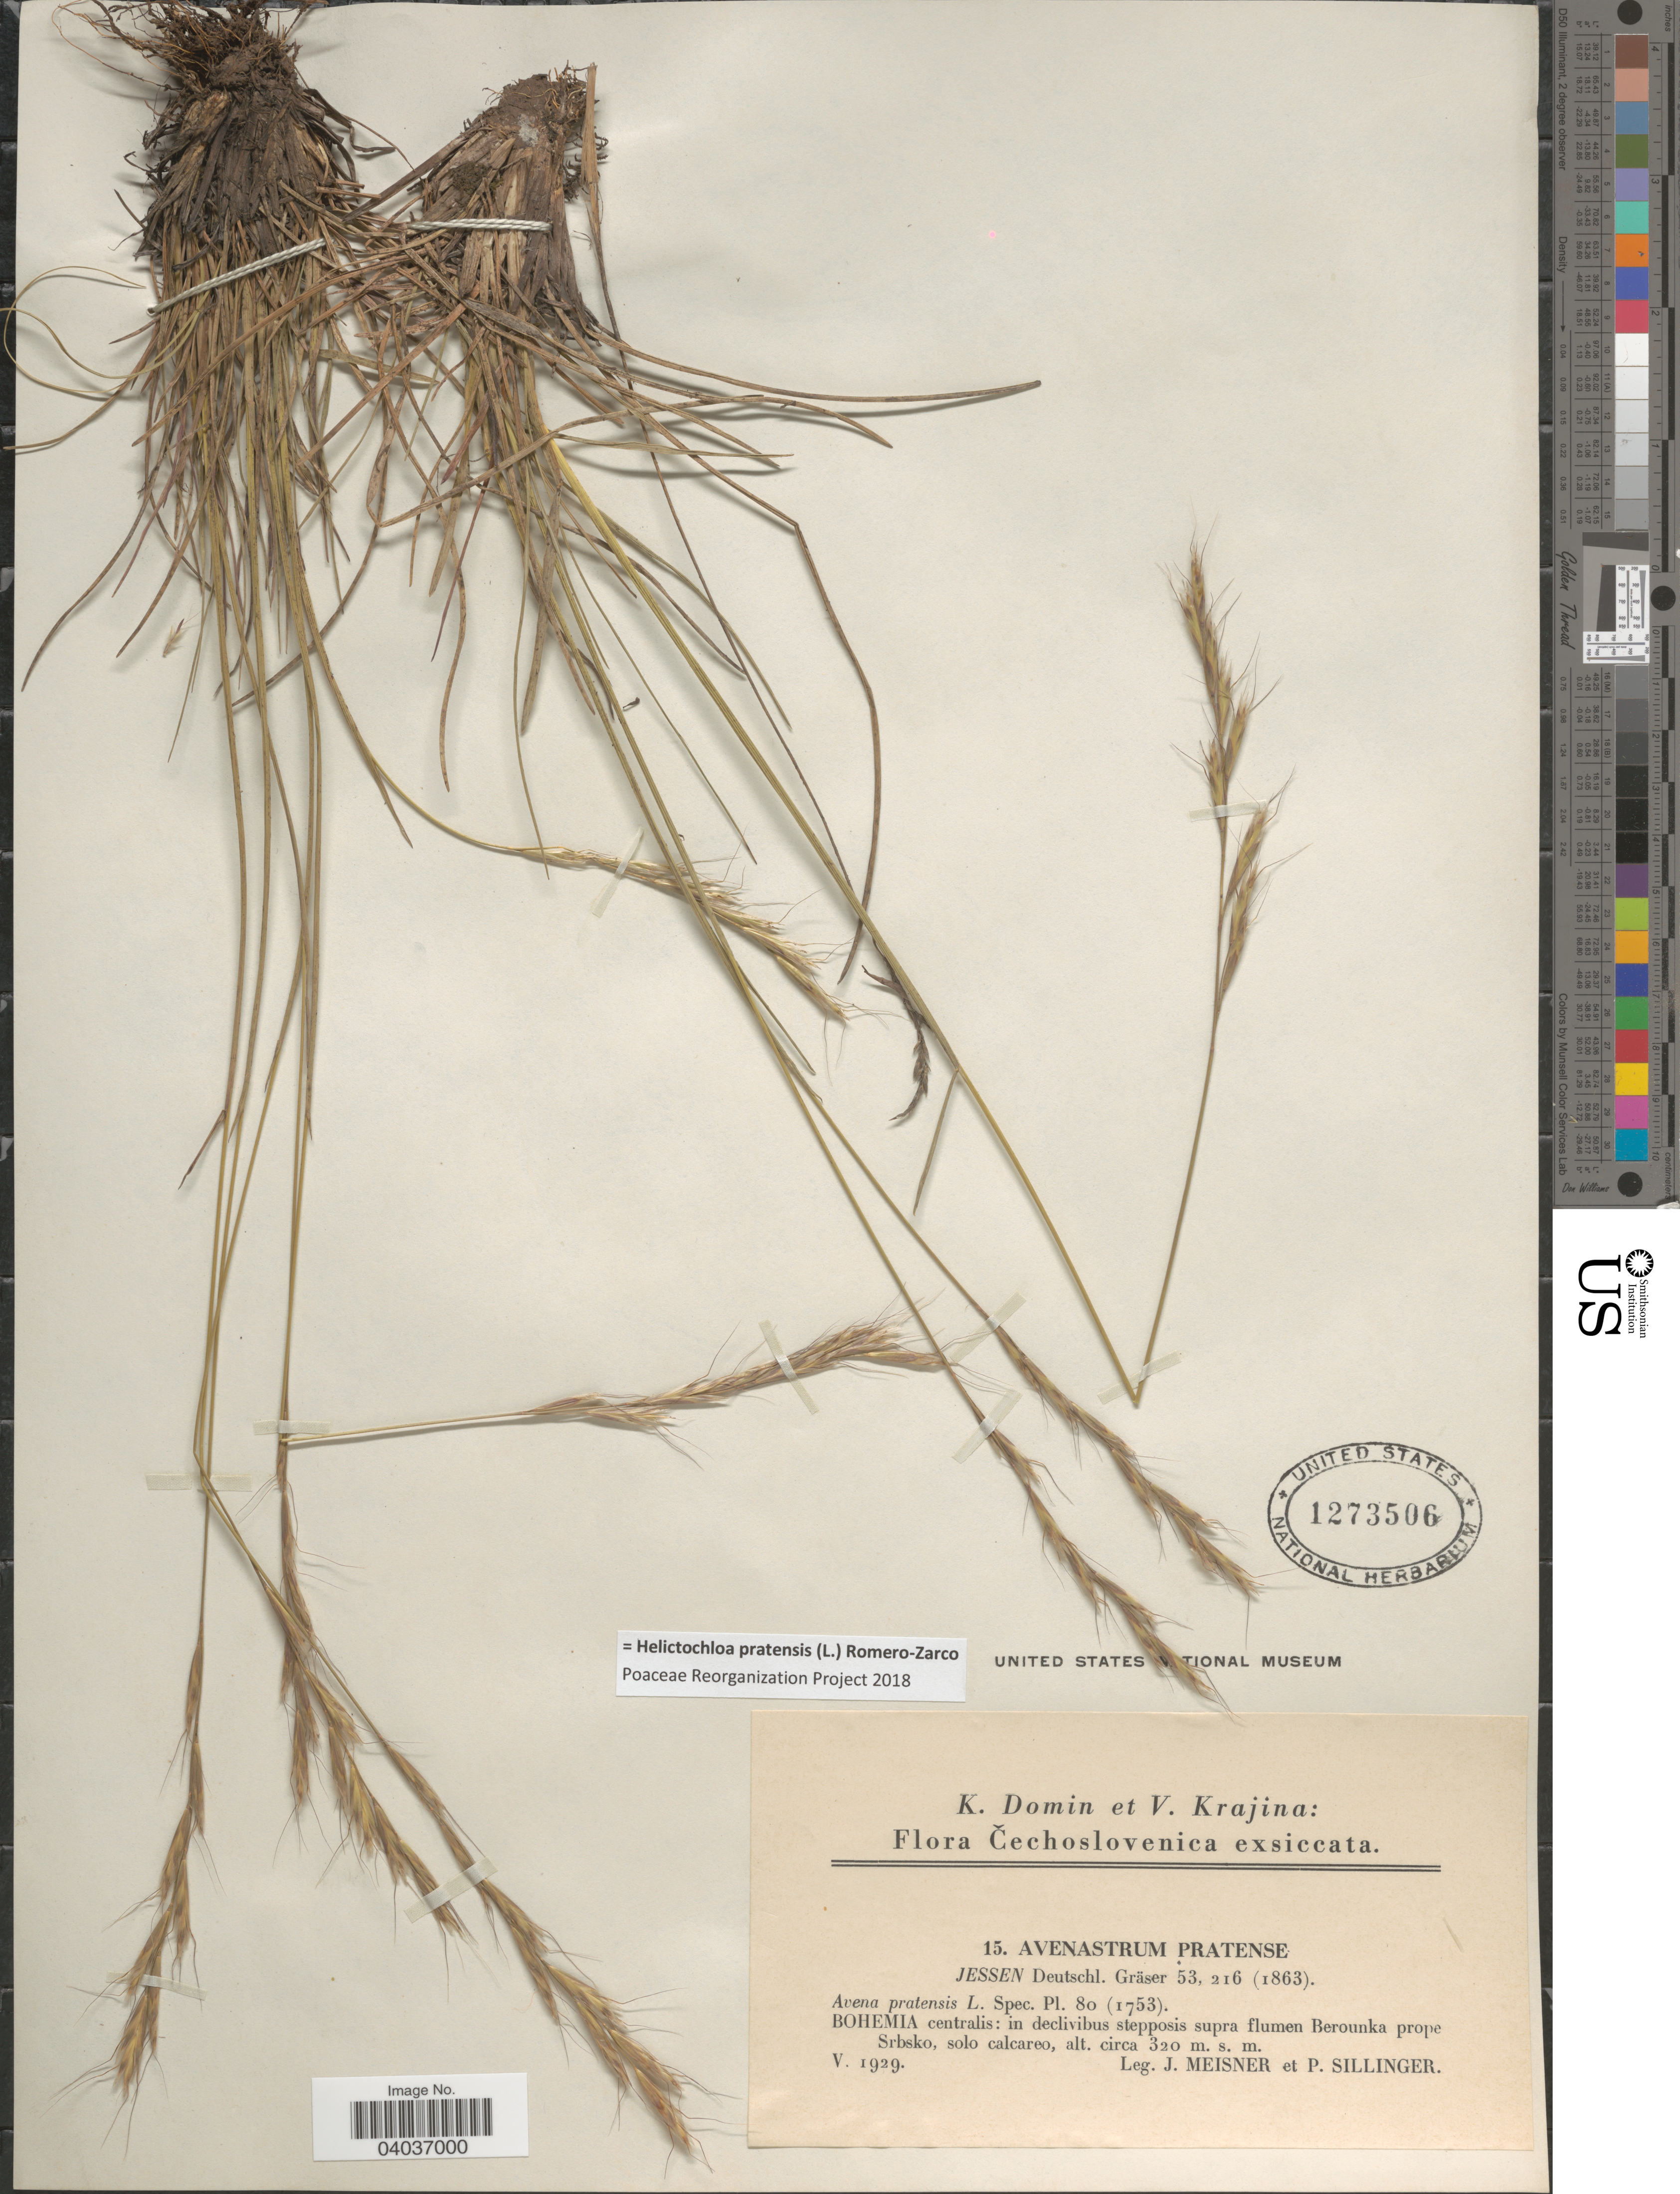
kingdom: Plantae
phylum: Tracheophyta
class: Liliopsida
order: Poales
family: Poaceae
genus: Helictochloa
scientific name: Helictochloa pratensis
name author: (L.) Romero-Zarco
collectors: J. Meisner & P. Sillinger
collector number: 15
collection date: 1929-05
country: Czechia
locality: Čechoslovenica. Bohemia centralis: in declivibus stepposis supra flumen Berounka prope Srbsko.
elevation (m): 320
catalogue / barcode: US 1273506